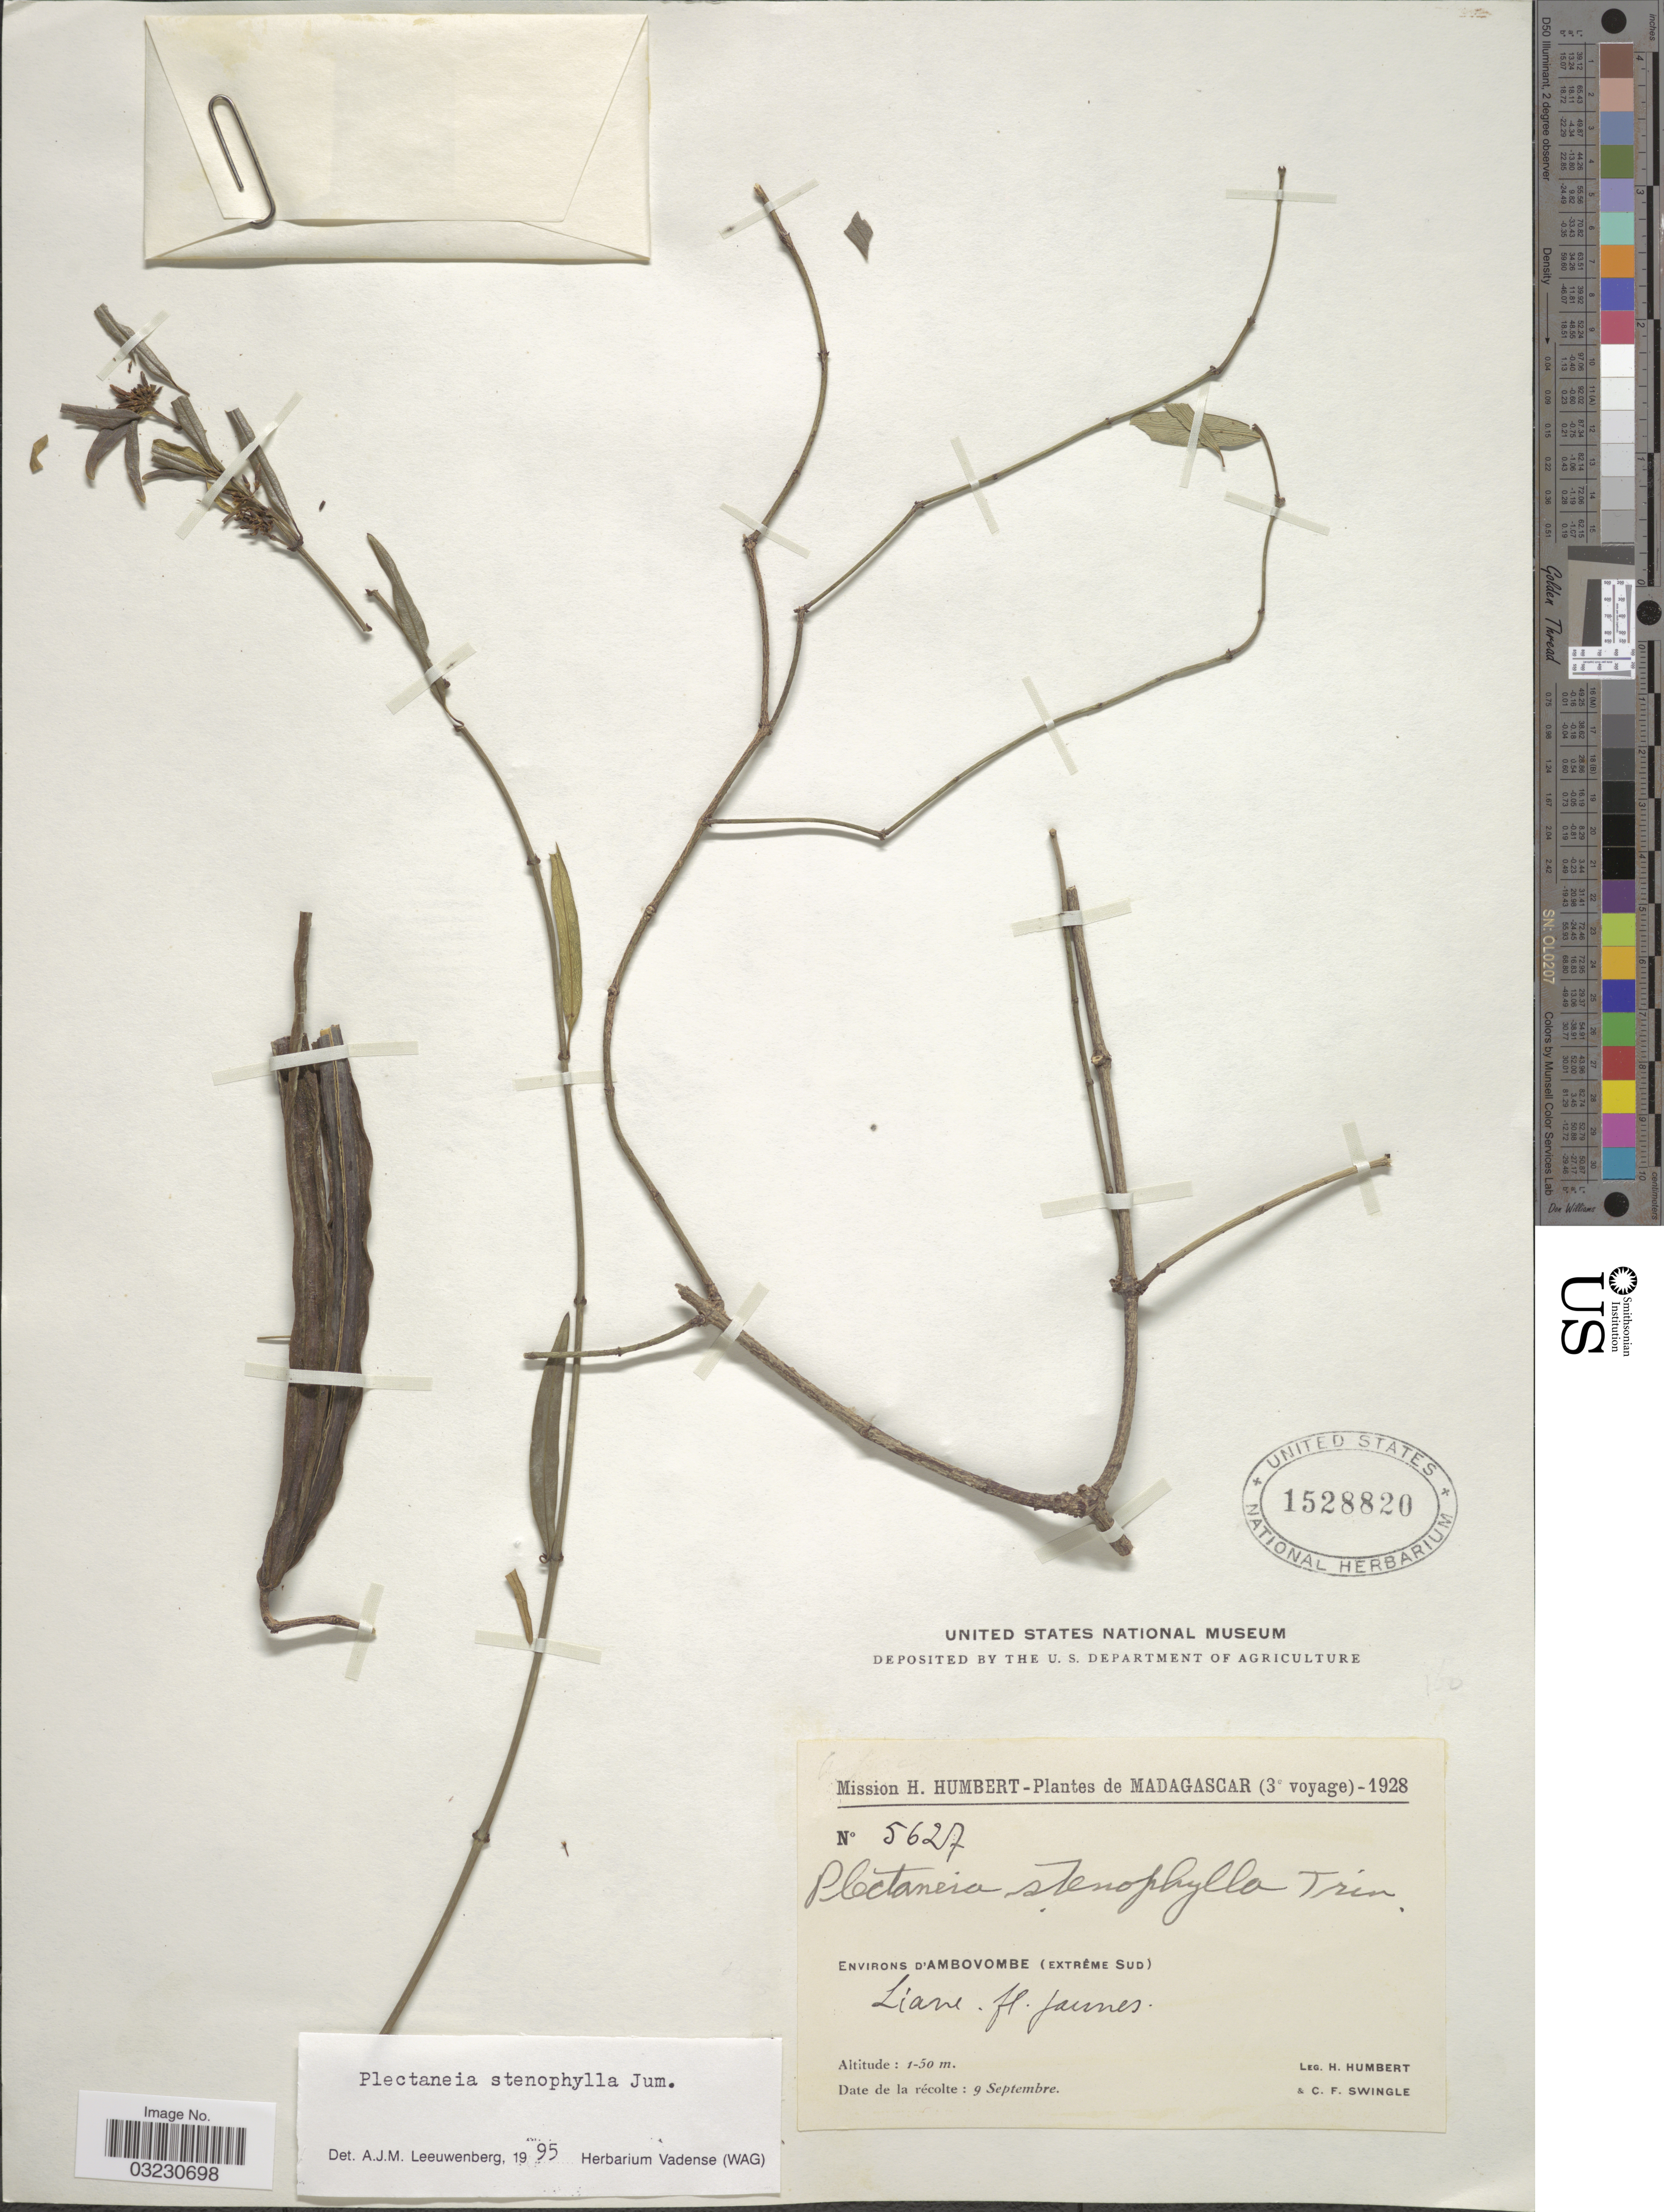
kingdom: Plantae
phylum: Tracheophyta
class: Magnoliopsida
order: Gentianales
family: Apocynaceae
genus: Plectaneia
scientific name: Plectaneia stenophylla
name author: Jum.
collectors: H. Humbert & C. Swingle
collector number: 5627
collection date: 1928-09-09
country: Madagascar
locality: Environs d'Ambovombe (Extréme Sud).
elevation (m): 1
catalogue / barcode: US 1528820